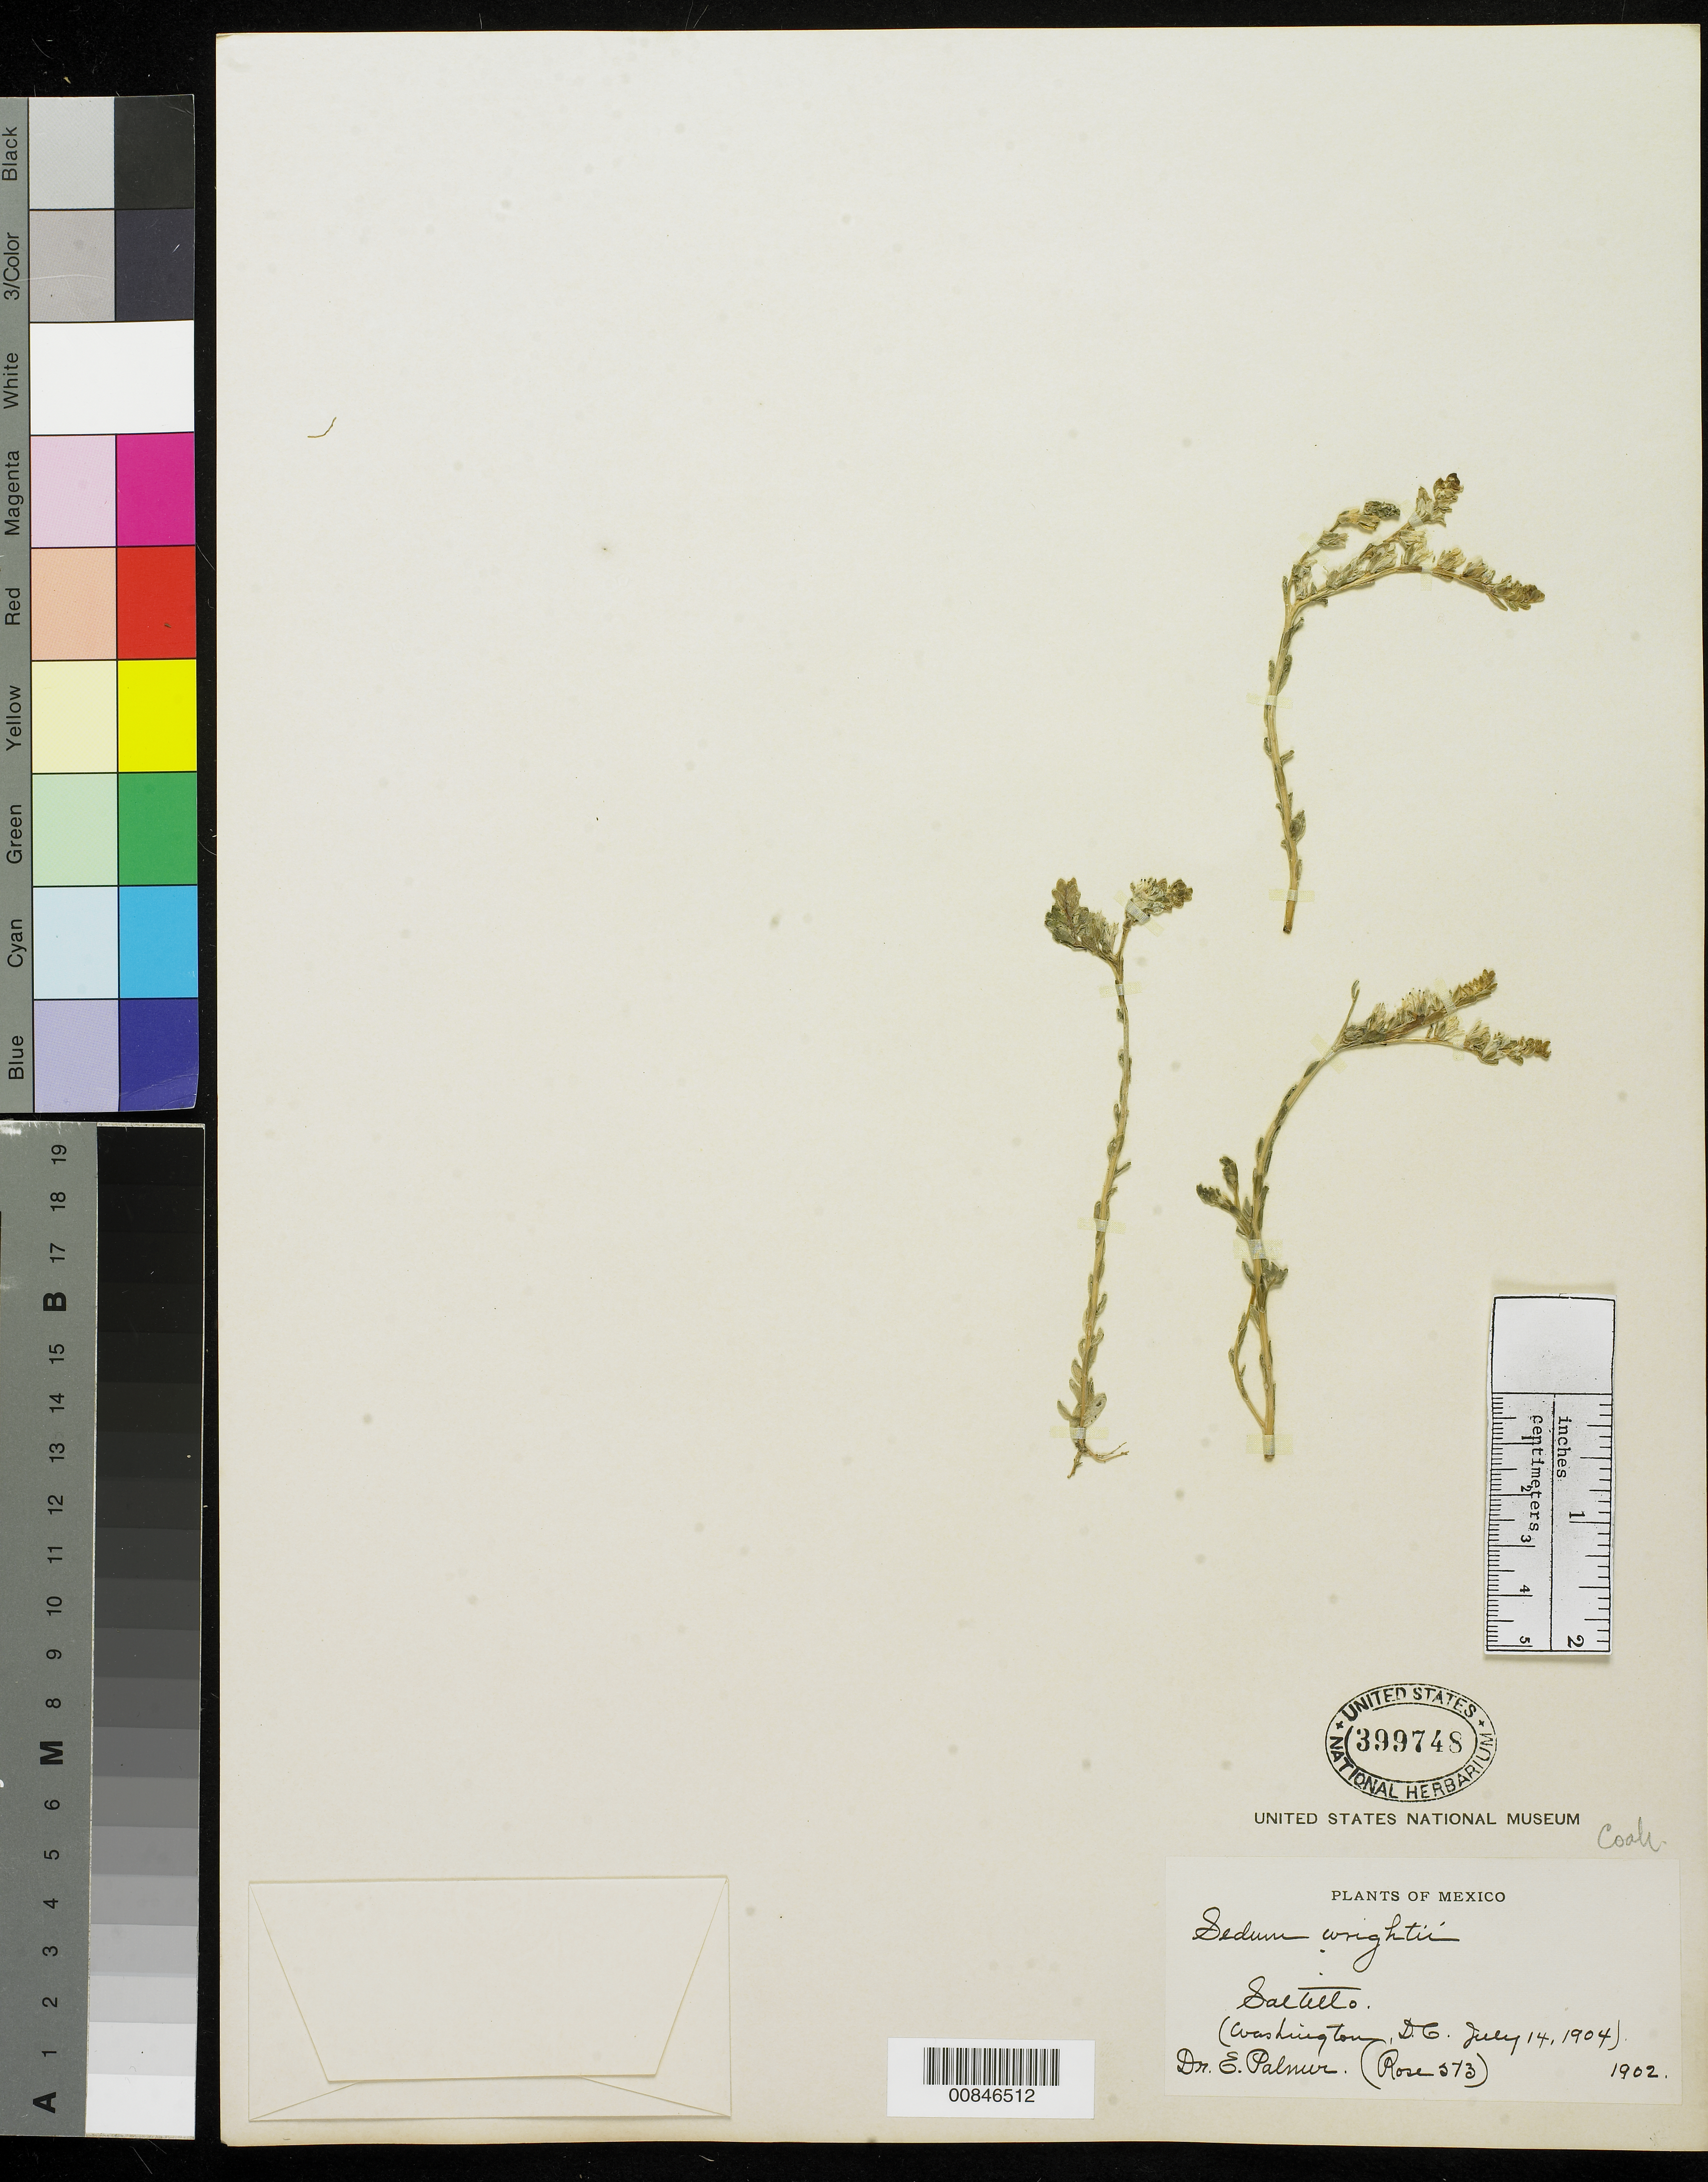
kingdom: Plantae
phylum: Tracheophyta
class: Magnoliopsida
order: Saxifragales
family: Crassulaceae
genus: Sedum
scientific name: Sedum wrightii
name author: A. Gray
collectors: E. Palmer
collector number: (Rose 573)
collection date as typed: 1902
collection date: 1902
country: Mexico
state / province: Coahuila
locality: Saltillo, Coahuila.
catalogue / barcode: US 399748